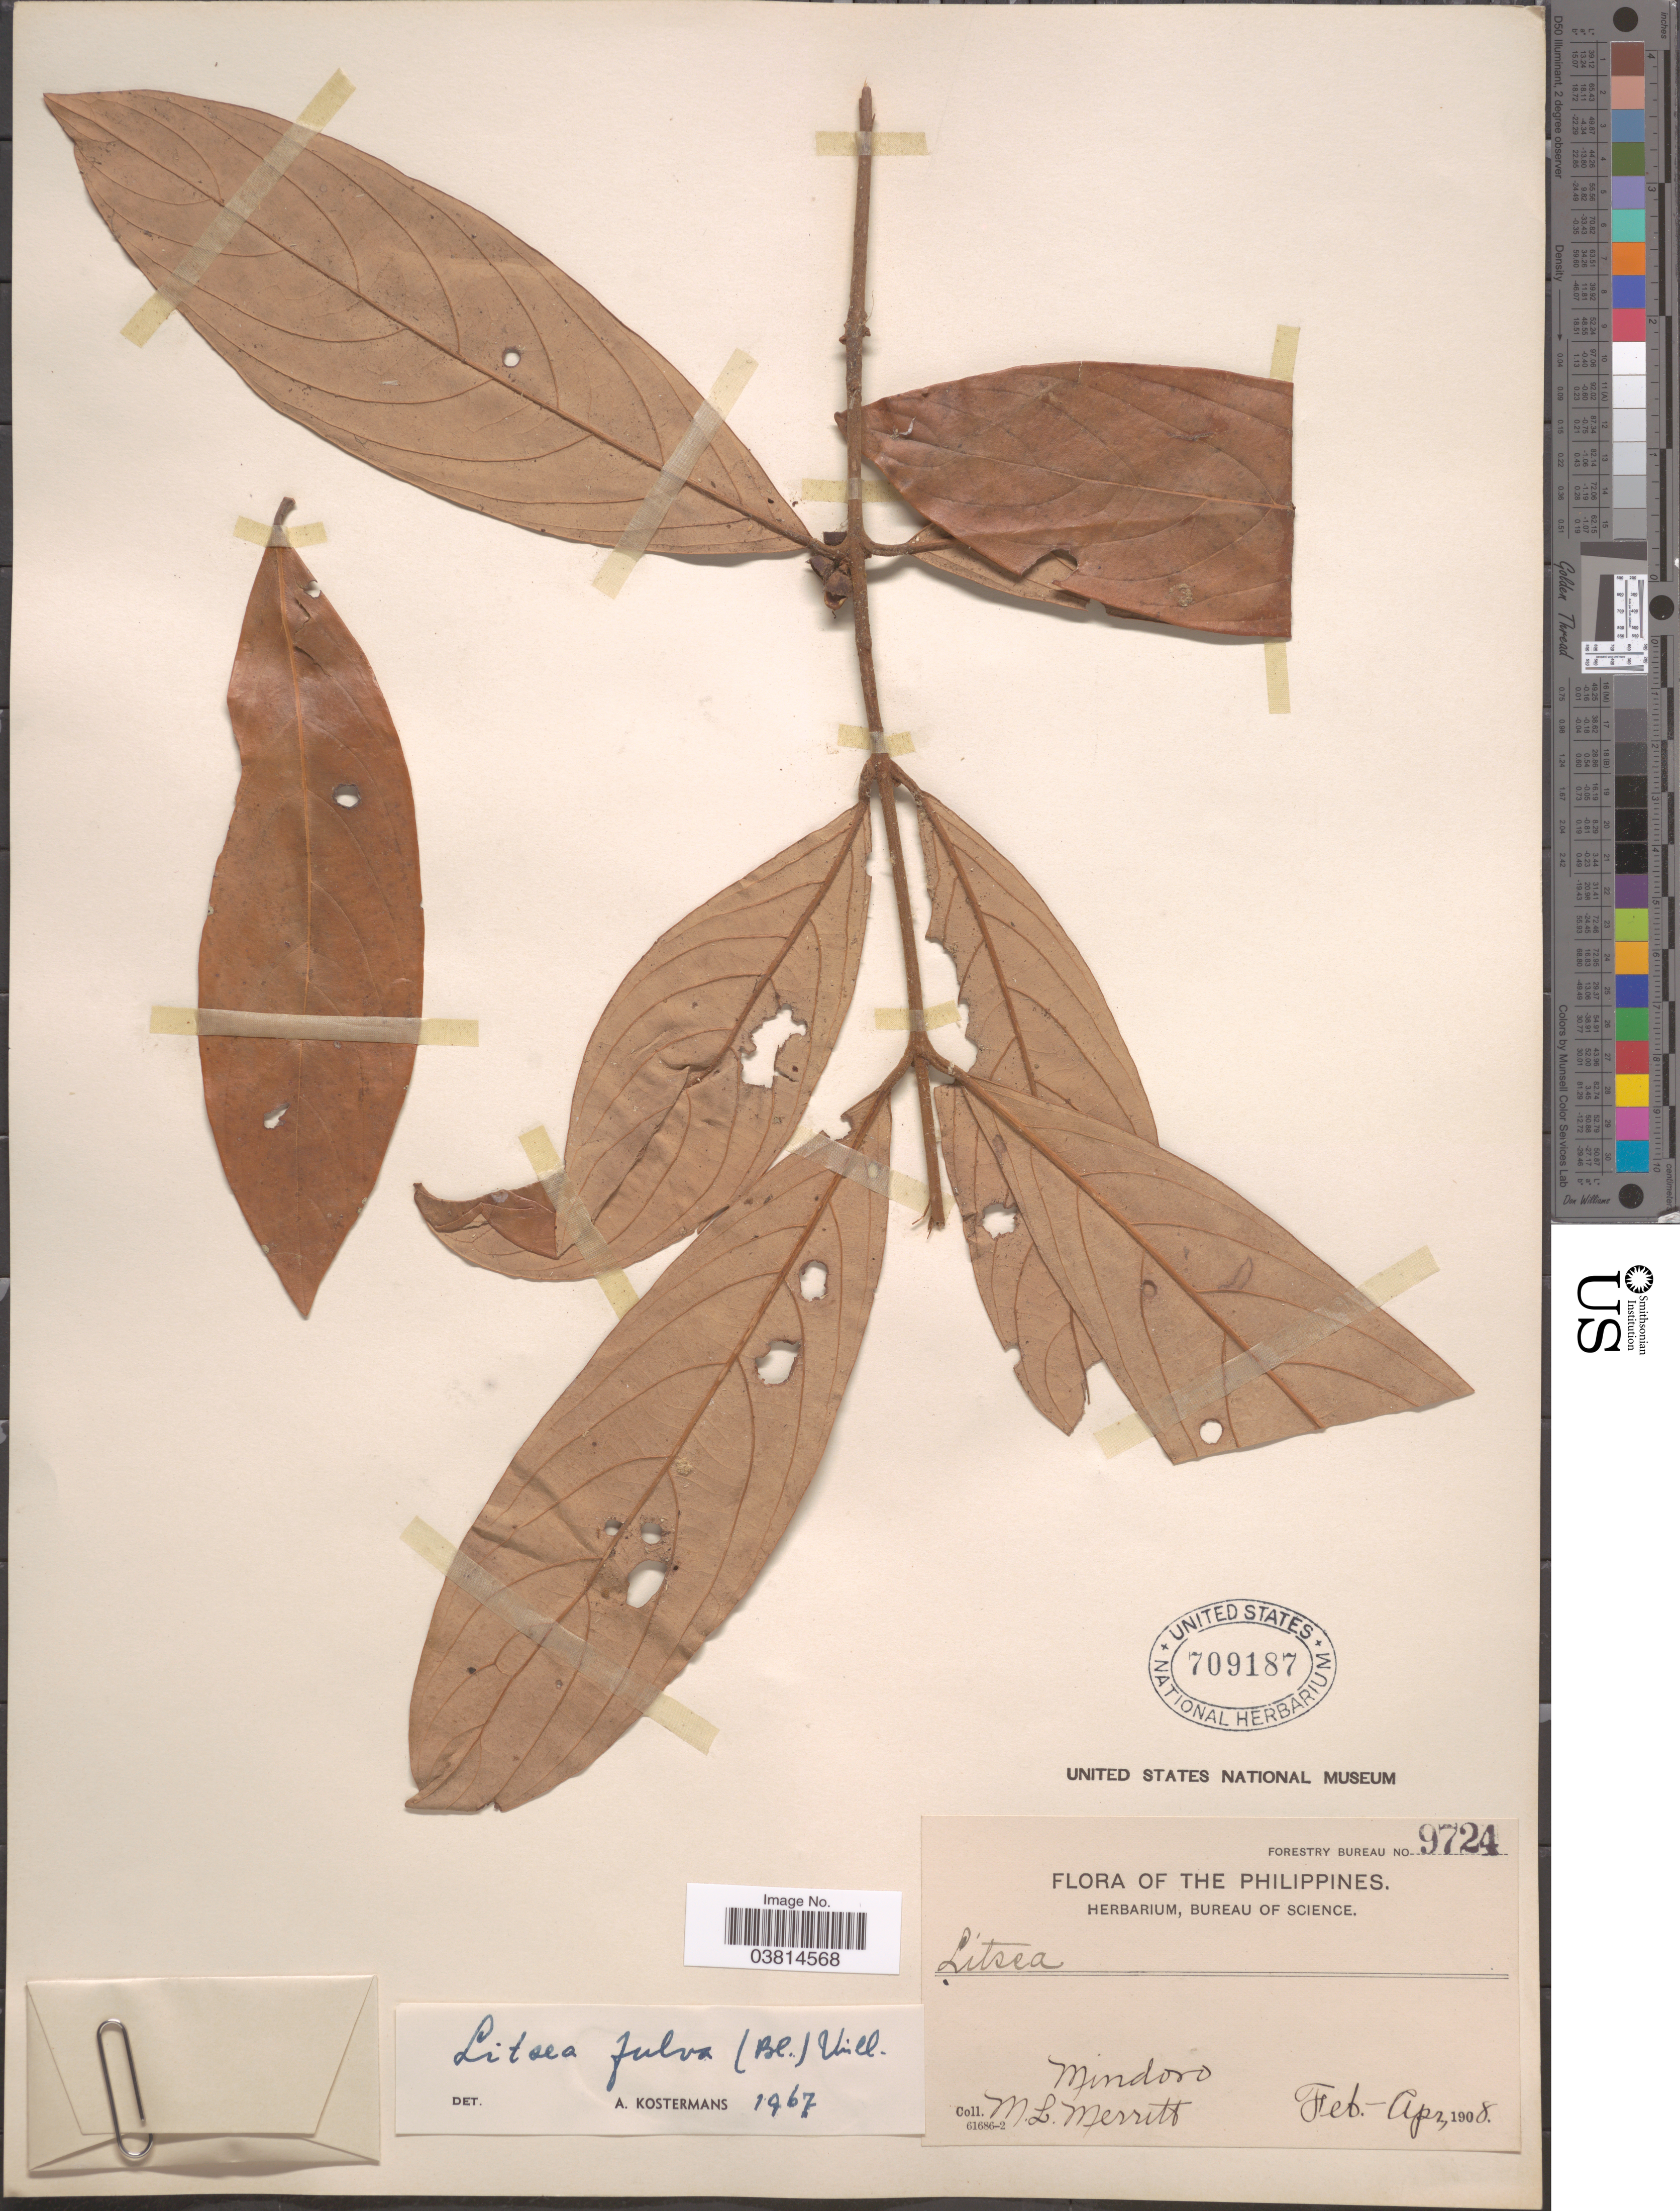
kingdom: Plantae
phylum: Tracheophyta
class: Magnoliopsida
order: Laurales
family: Lauraceae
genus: Litsea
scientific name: Litsea fulva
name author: (Blume) Fern.-Vill.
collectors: M. L. Merritt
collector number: Forestry Bureau 9724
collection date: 1908-02/1908-04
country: Philippines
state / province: Mimaropa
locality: Mindoro.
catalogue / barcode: US 709187